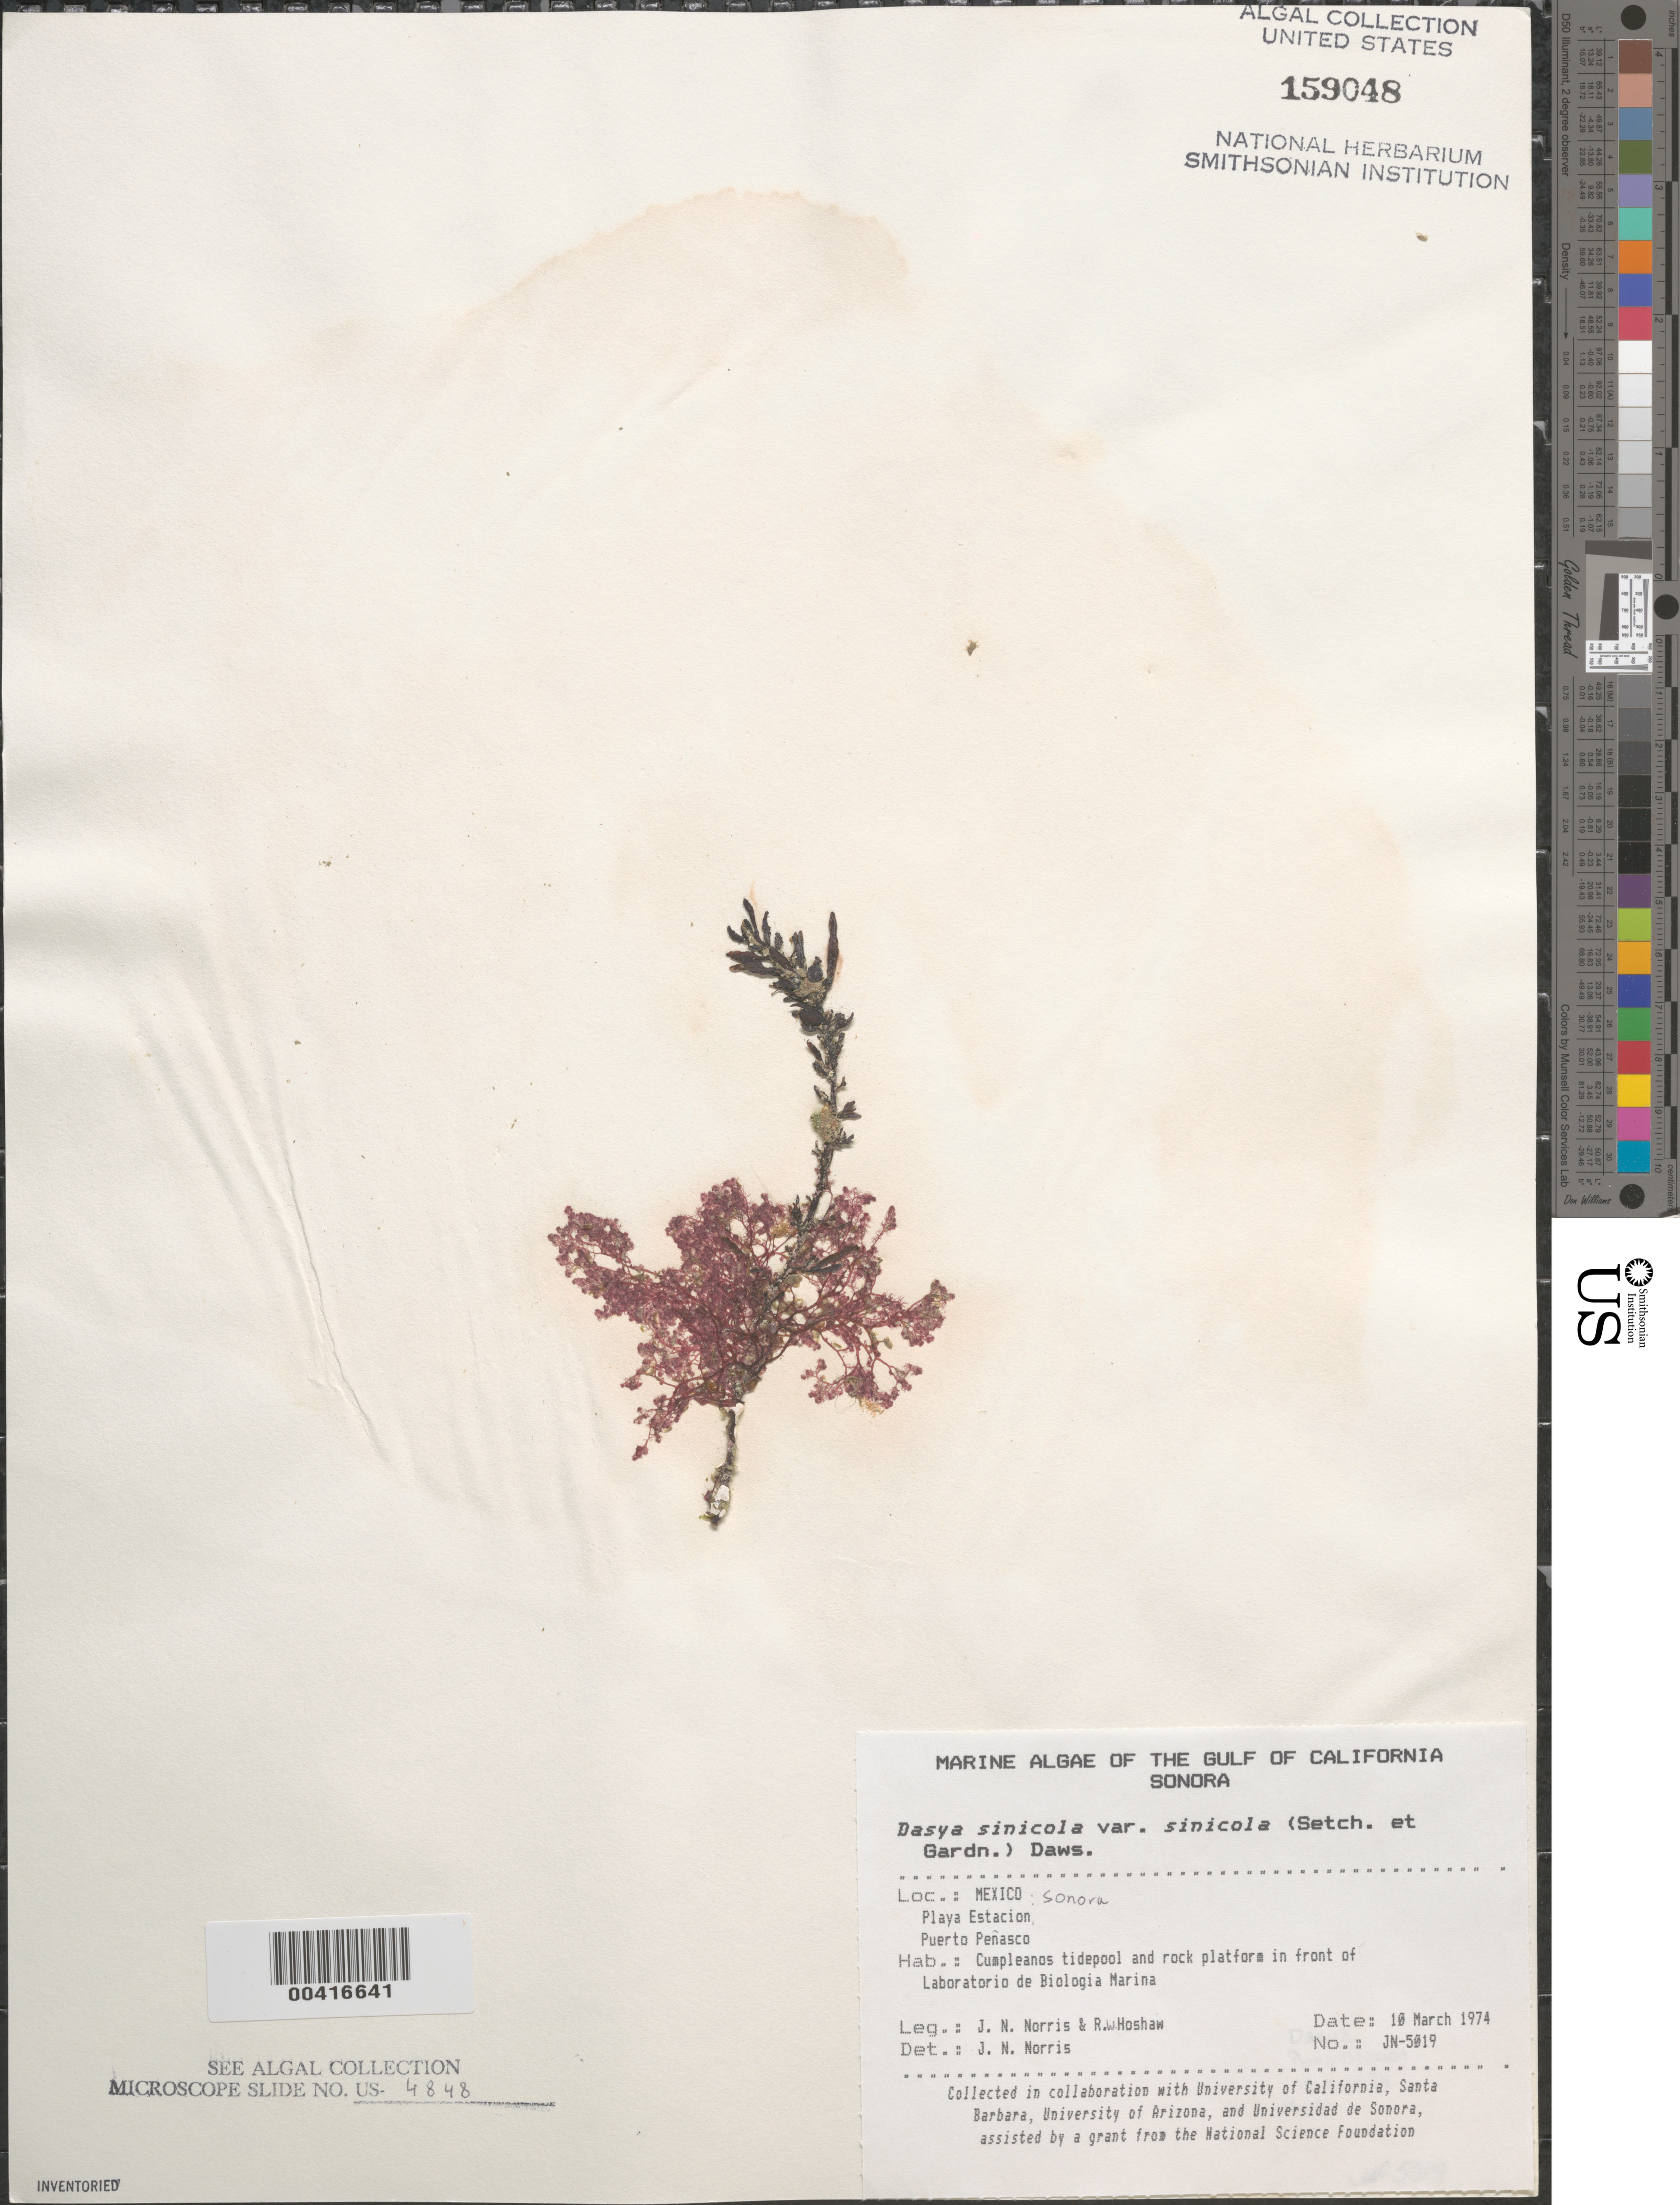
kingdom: Plantae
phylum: Rhodophyta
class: Florideophyceae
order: Ceramiales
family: Dasyaceae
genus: Dasya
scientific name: Dasya sinicola var. sinicola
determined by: Norris, James N.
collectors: J. N. Norris & R. Hoshaw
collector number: JN-5019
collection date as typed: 10 Mar 1974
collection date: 1974-03-10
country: Mexico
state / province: Sonora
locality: Playa Estacion, Puerto Penasco, Cumpleanos Tide Pool and Laboratorio de Biologia Marina shore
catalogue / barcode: US 159048